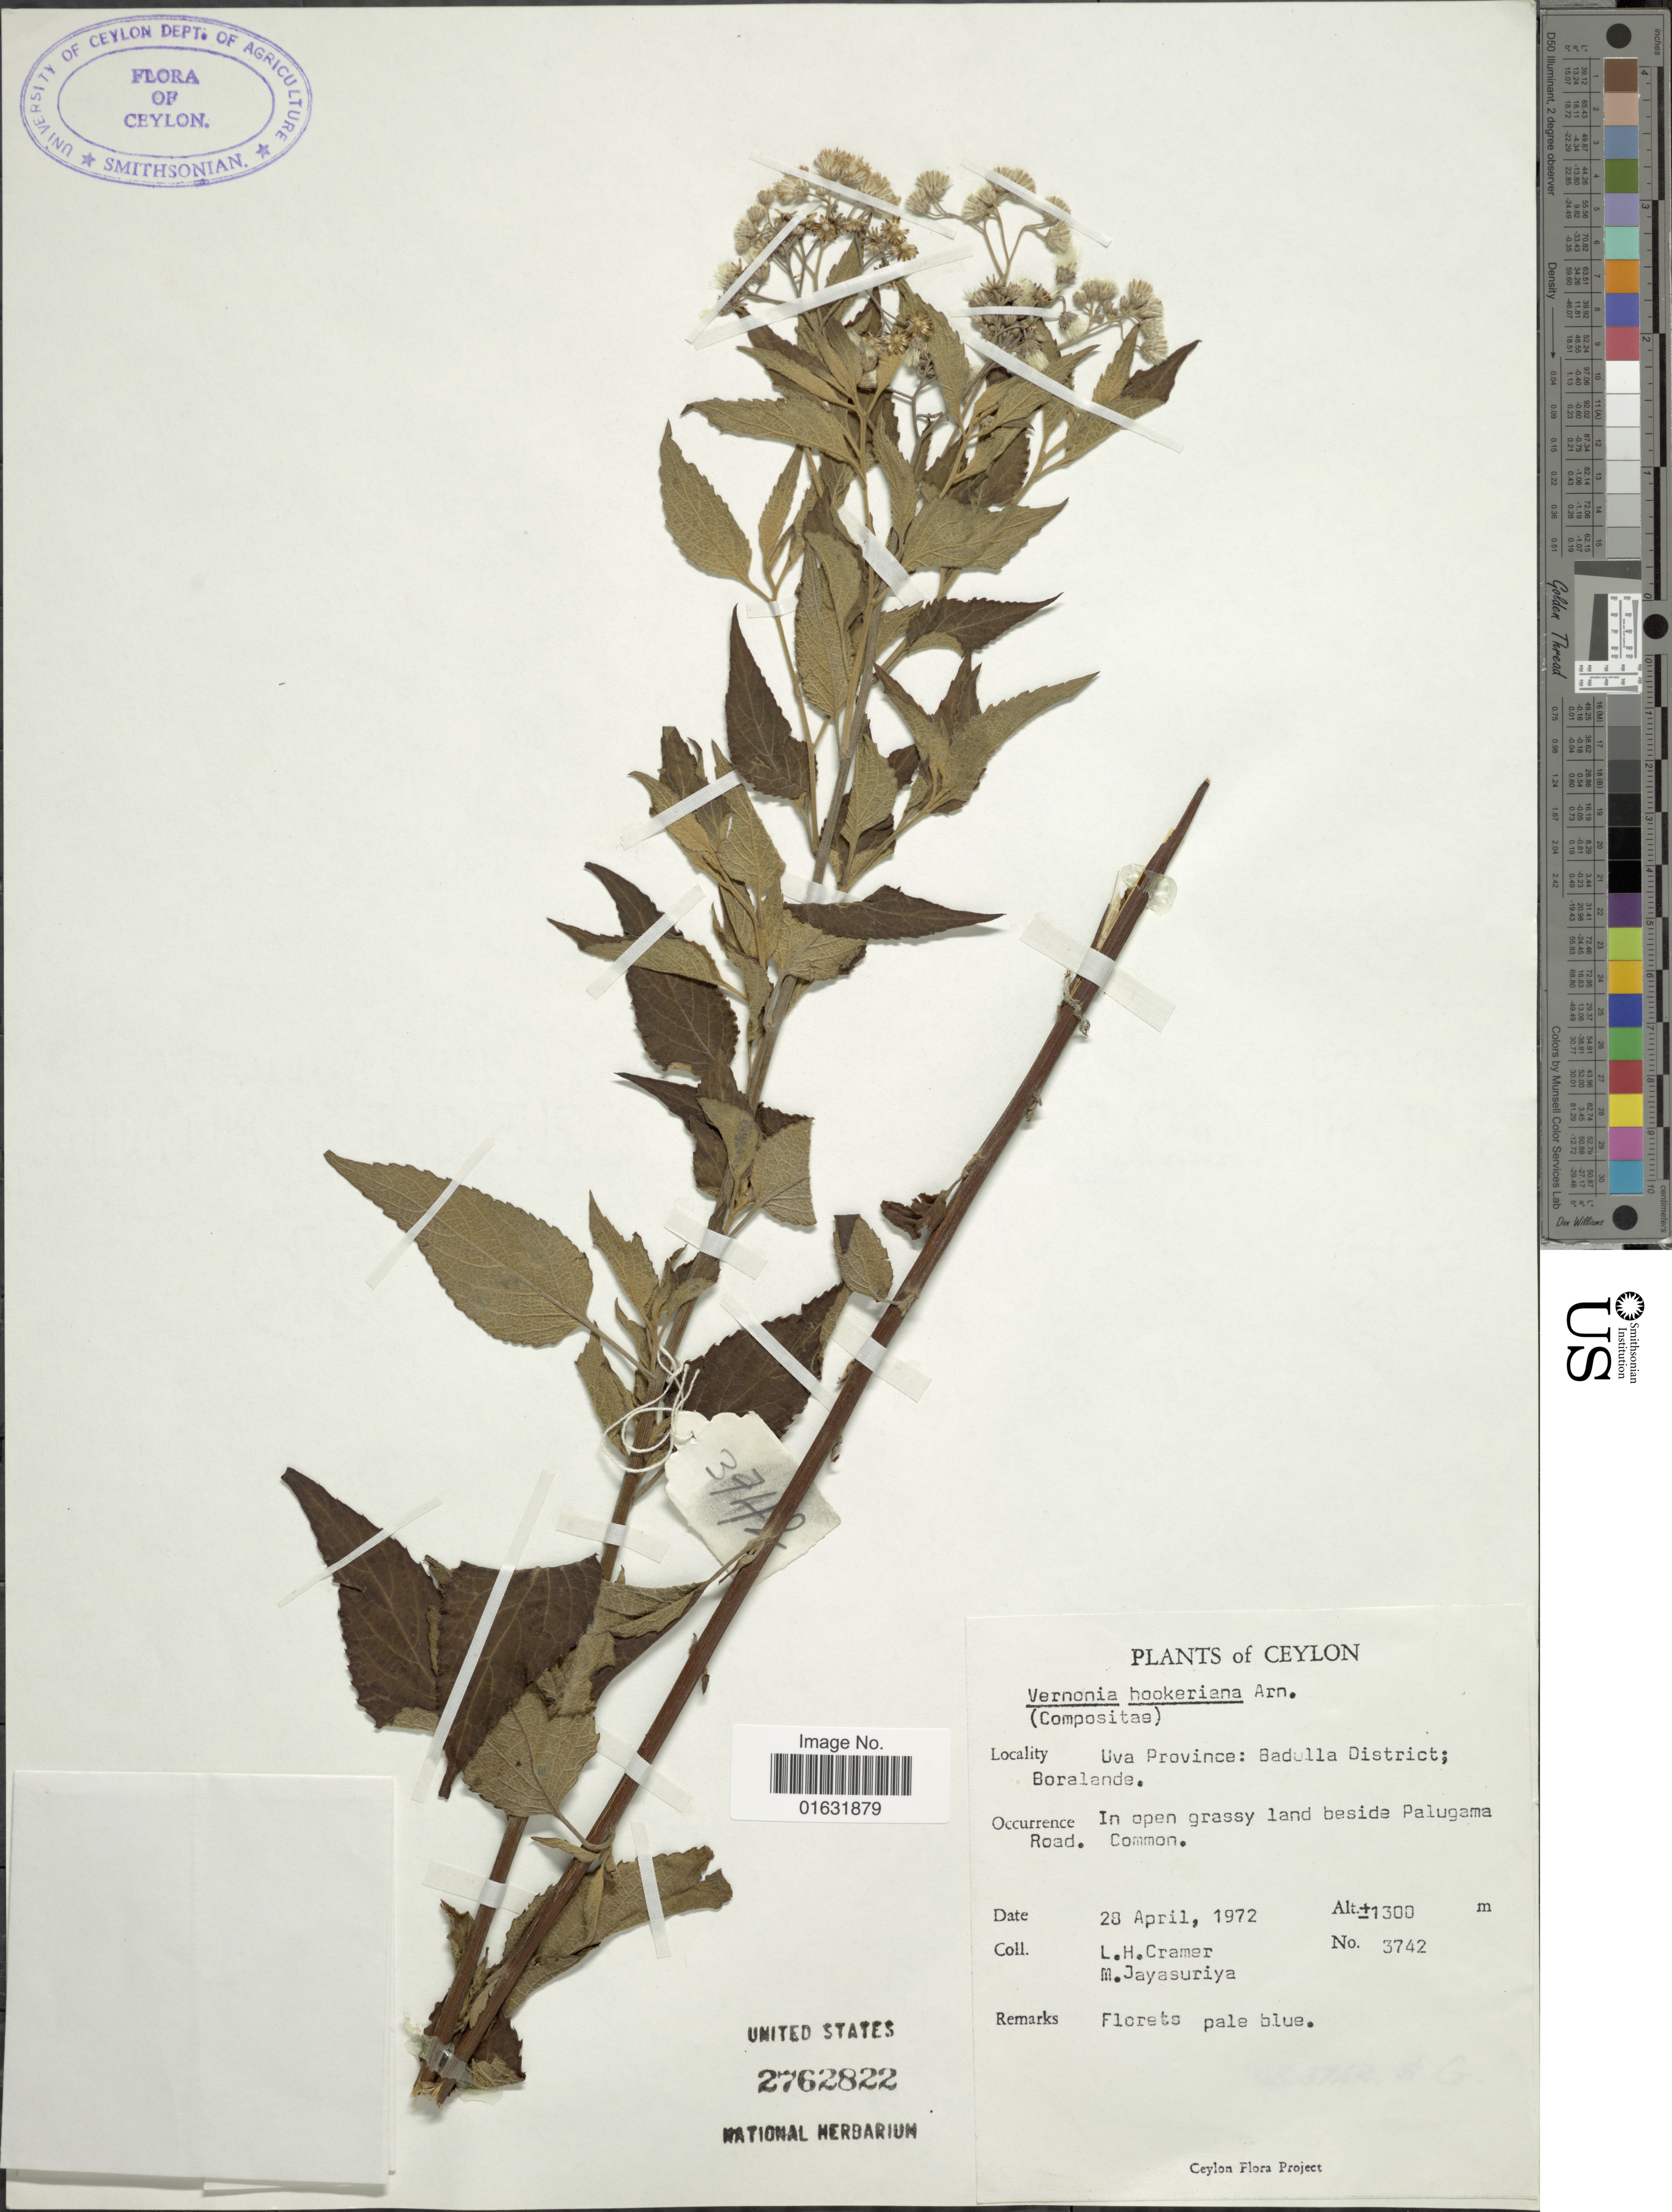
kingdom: Plantae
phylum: Tracheophyta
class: Magnoliopsida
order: Asterales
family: Asteraceae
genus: Cyanthillium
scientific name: Cyanthillium hookerianum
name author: (Arn.) H. Rob.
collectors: L. H. Cramer & M. Jayasuria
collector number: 3742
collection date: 1972-04-28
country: Sri Lanka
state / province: Uva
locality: Badulla District, Boralande, Ceylon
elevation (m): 1300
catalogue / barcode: US 2762822